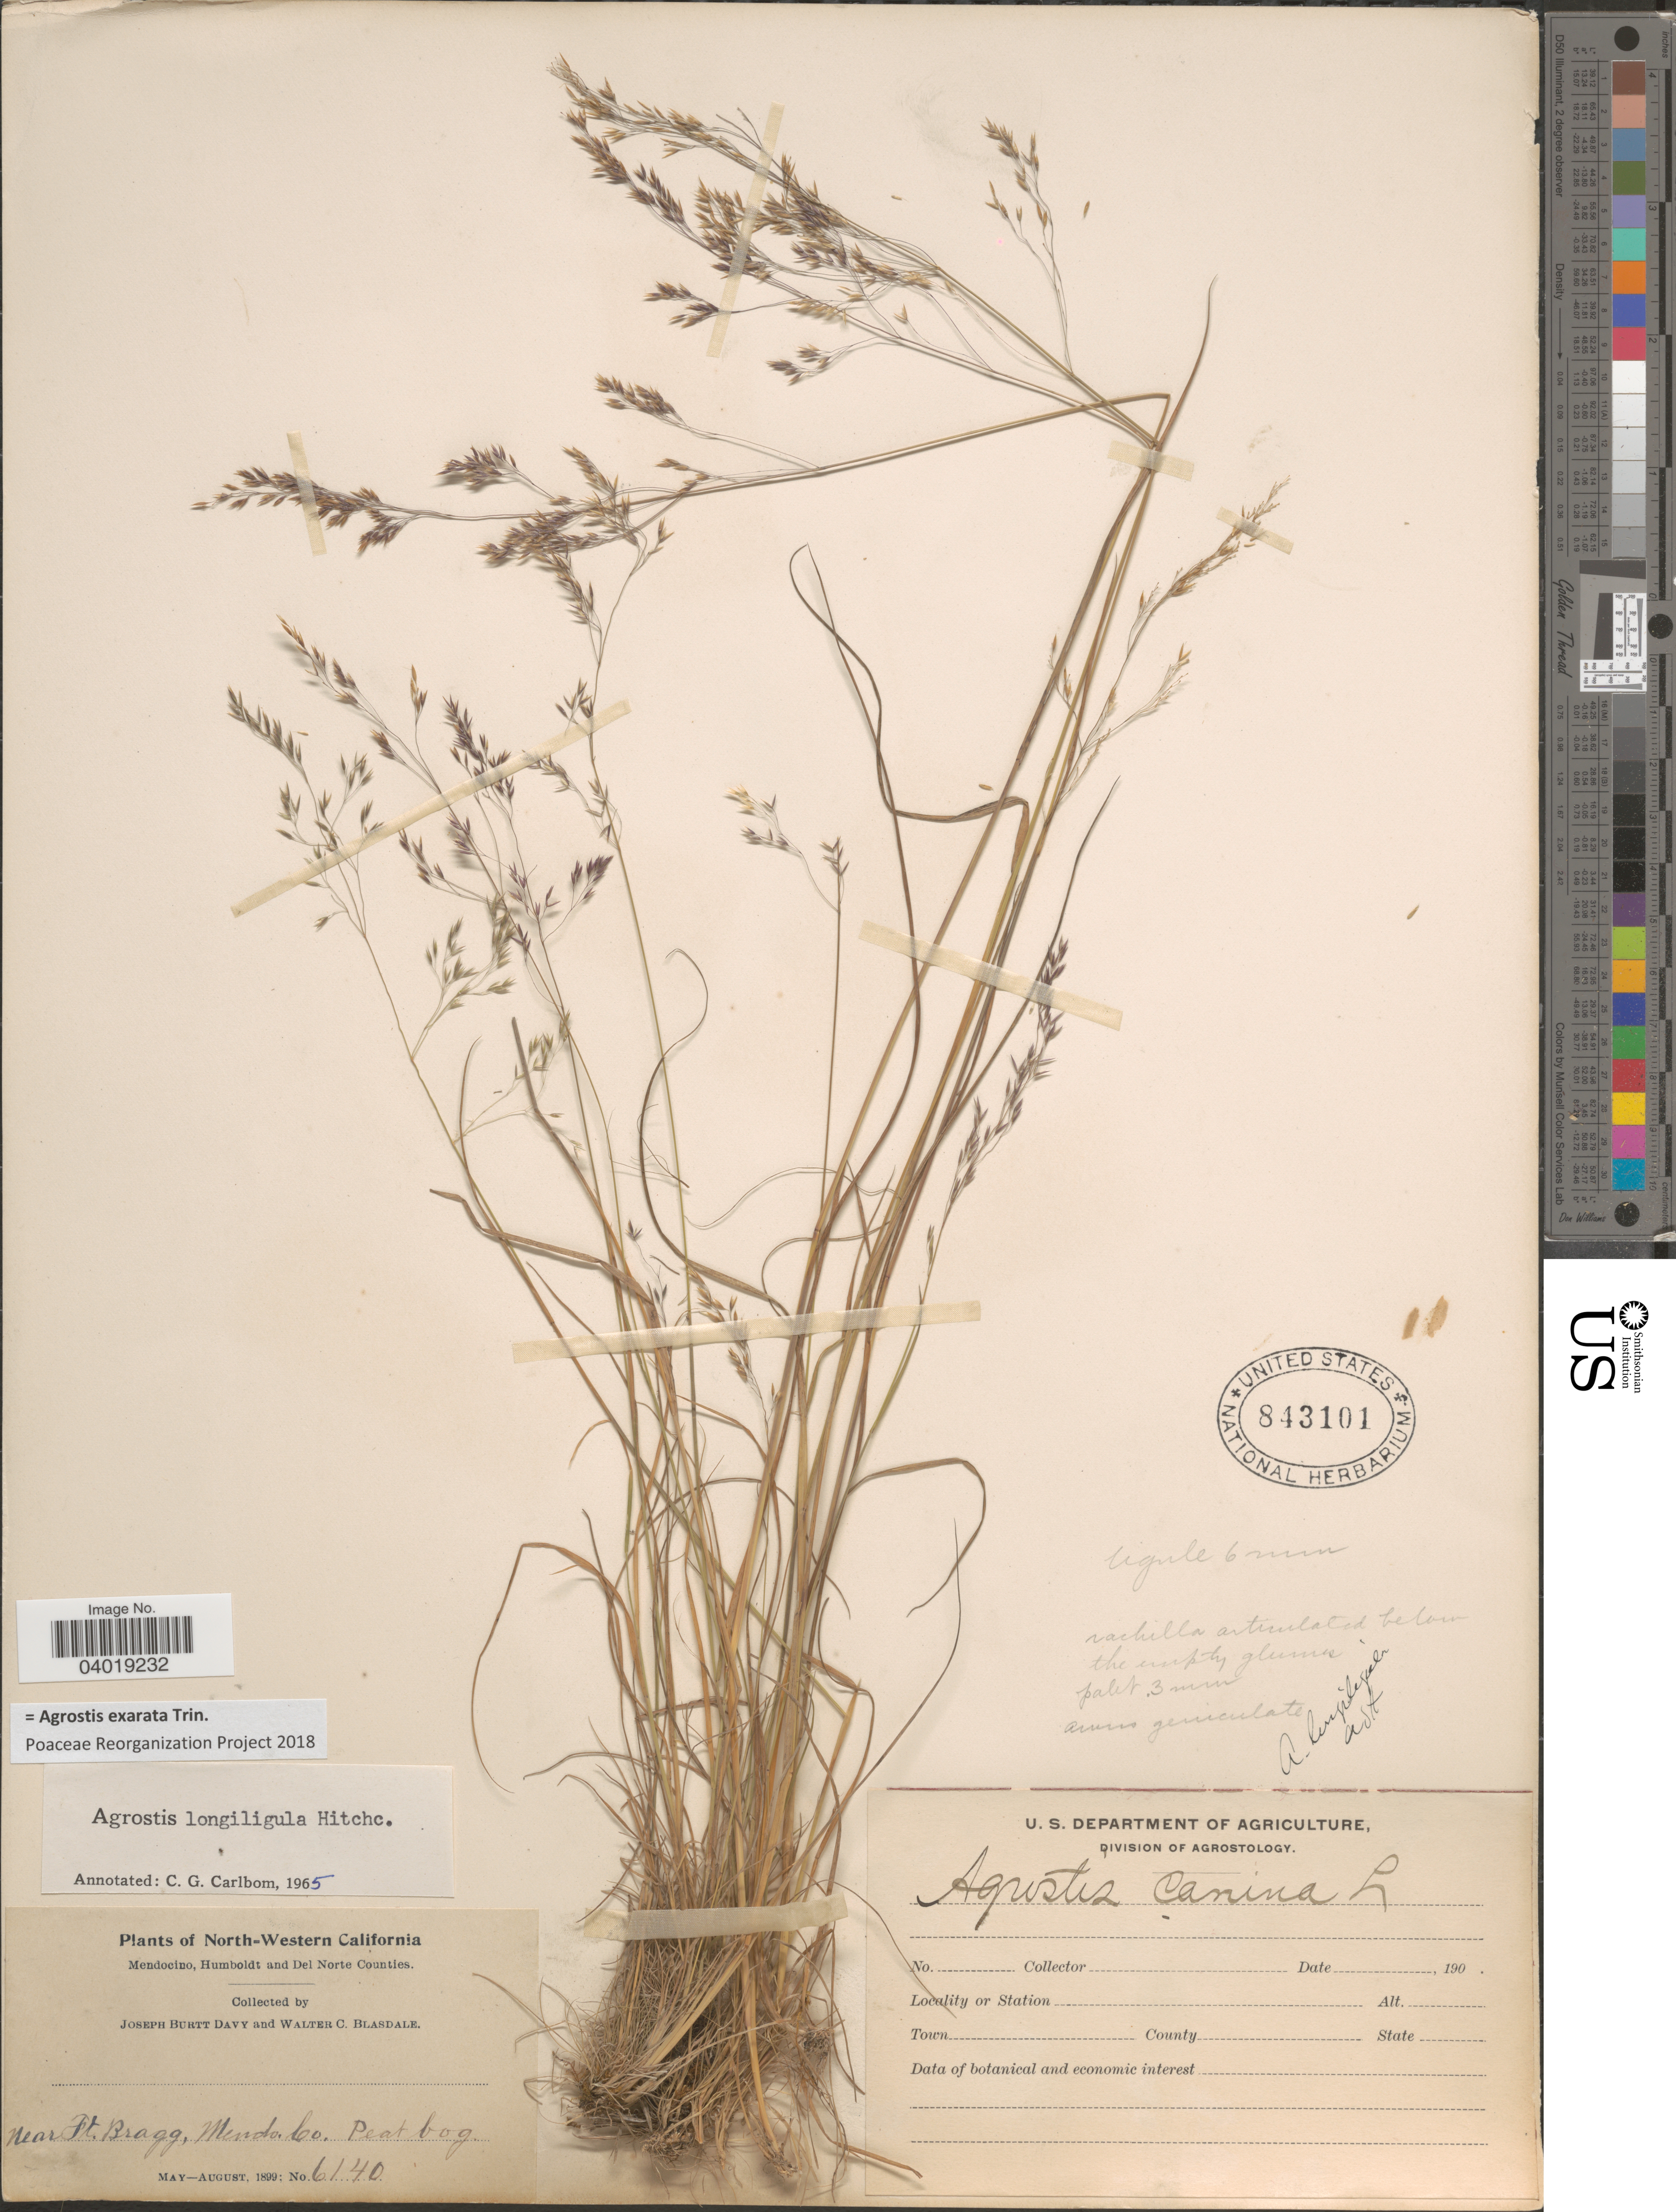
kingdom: Plantae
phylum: Tracheophyta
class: Liliopsida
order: Poales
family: Poaceae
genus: Agrostis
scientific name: Agrostis exarata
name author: Trin.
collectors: J. Burtt Davy & W. Blasdale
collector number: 6140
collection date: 1899-05/1899-08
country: United States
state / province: California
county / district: Mendocino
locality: North-Western California. Near Ft. Bragg, Mendocino Co.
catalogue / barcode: US 843101